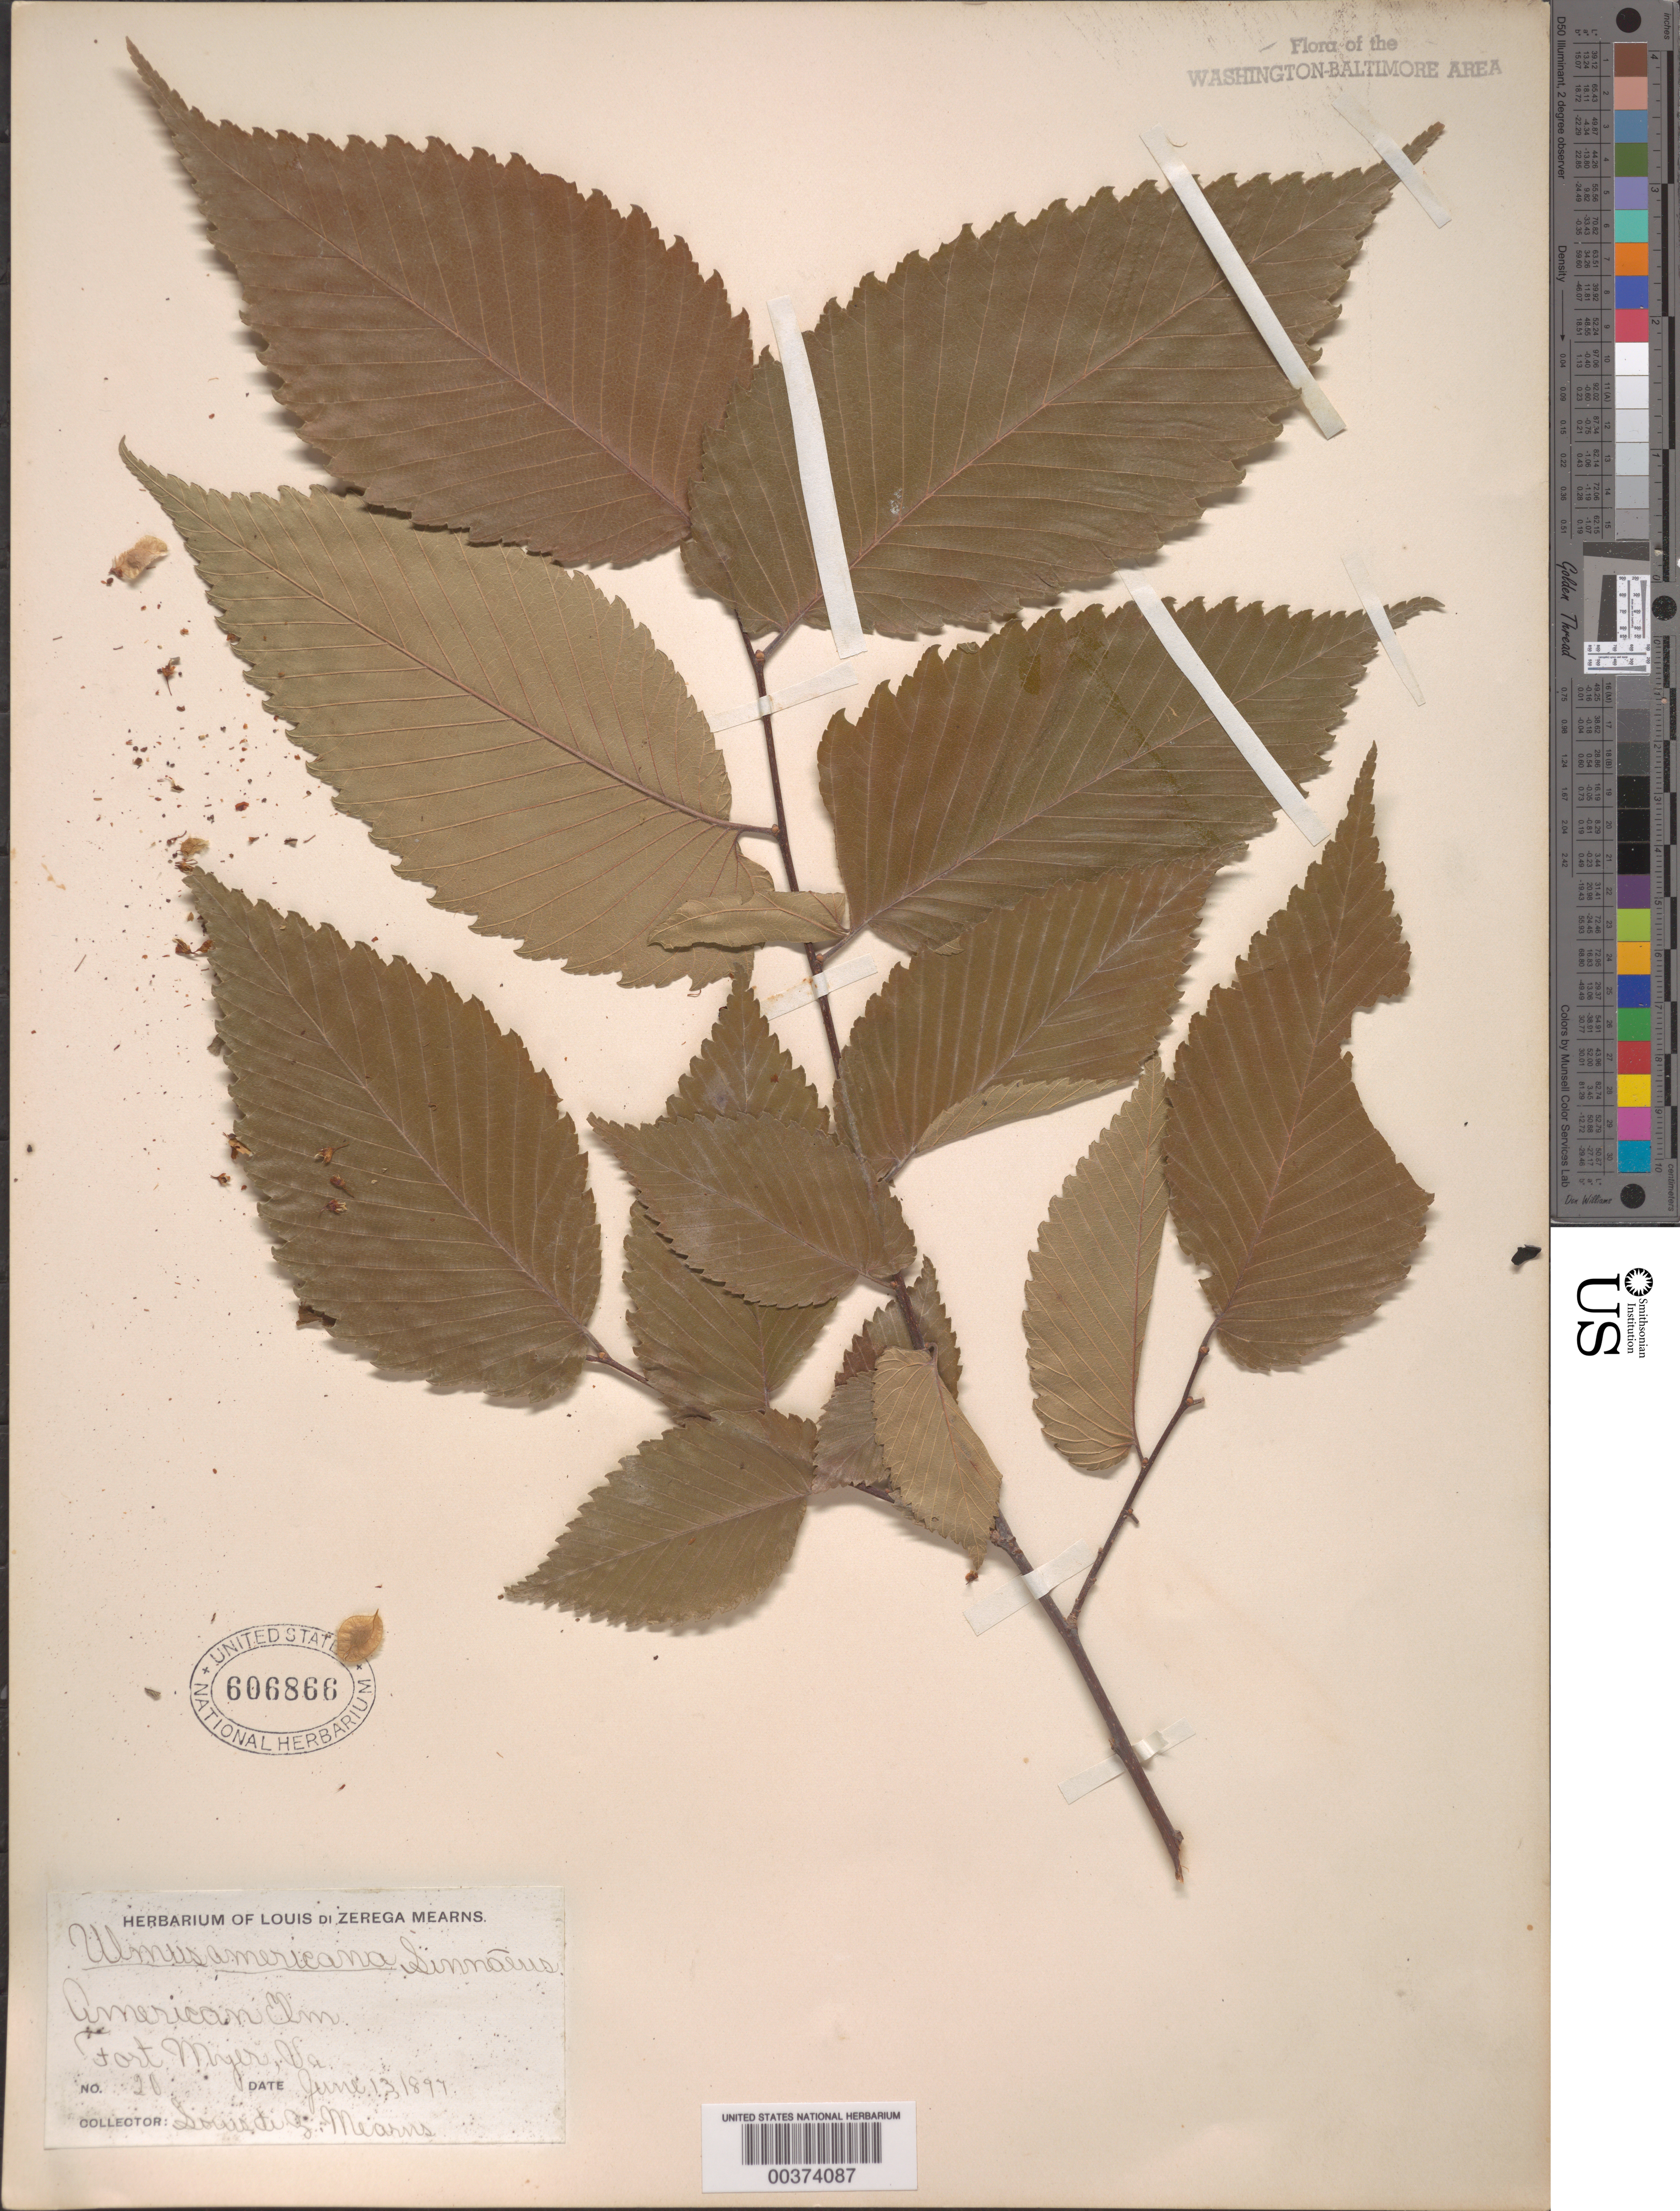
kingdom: Plantae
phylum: Tracheophyta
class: Magnoliopsida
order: Rosales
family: Ulmaceae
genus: Ulmus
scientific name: Ulmus americana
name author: L.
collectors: L. D. Mearns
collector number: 20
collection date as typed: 13 Jun 1897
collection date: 1897-06-13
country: United States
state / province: Virginia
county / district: Arlington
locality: Fort Myers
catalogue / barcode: US 606866